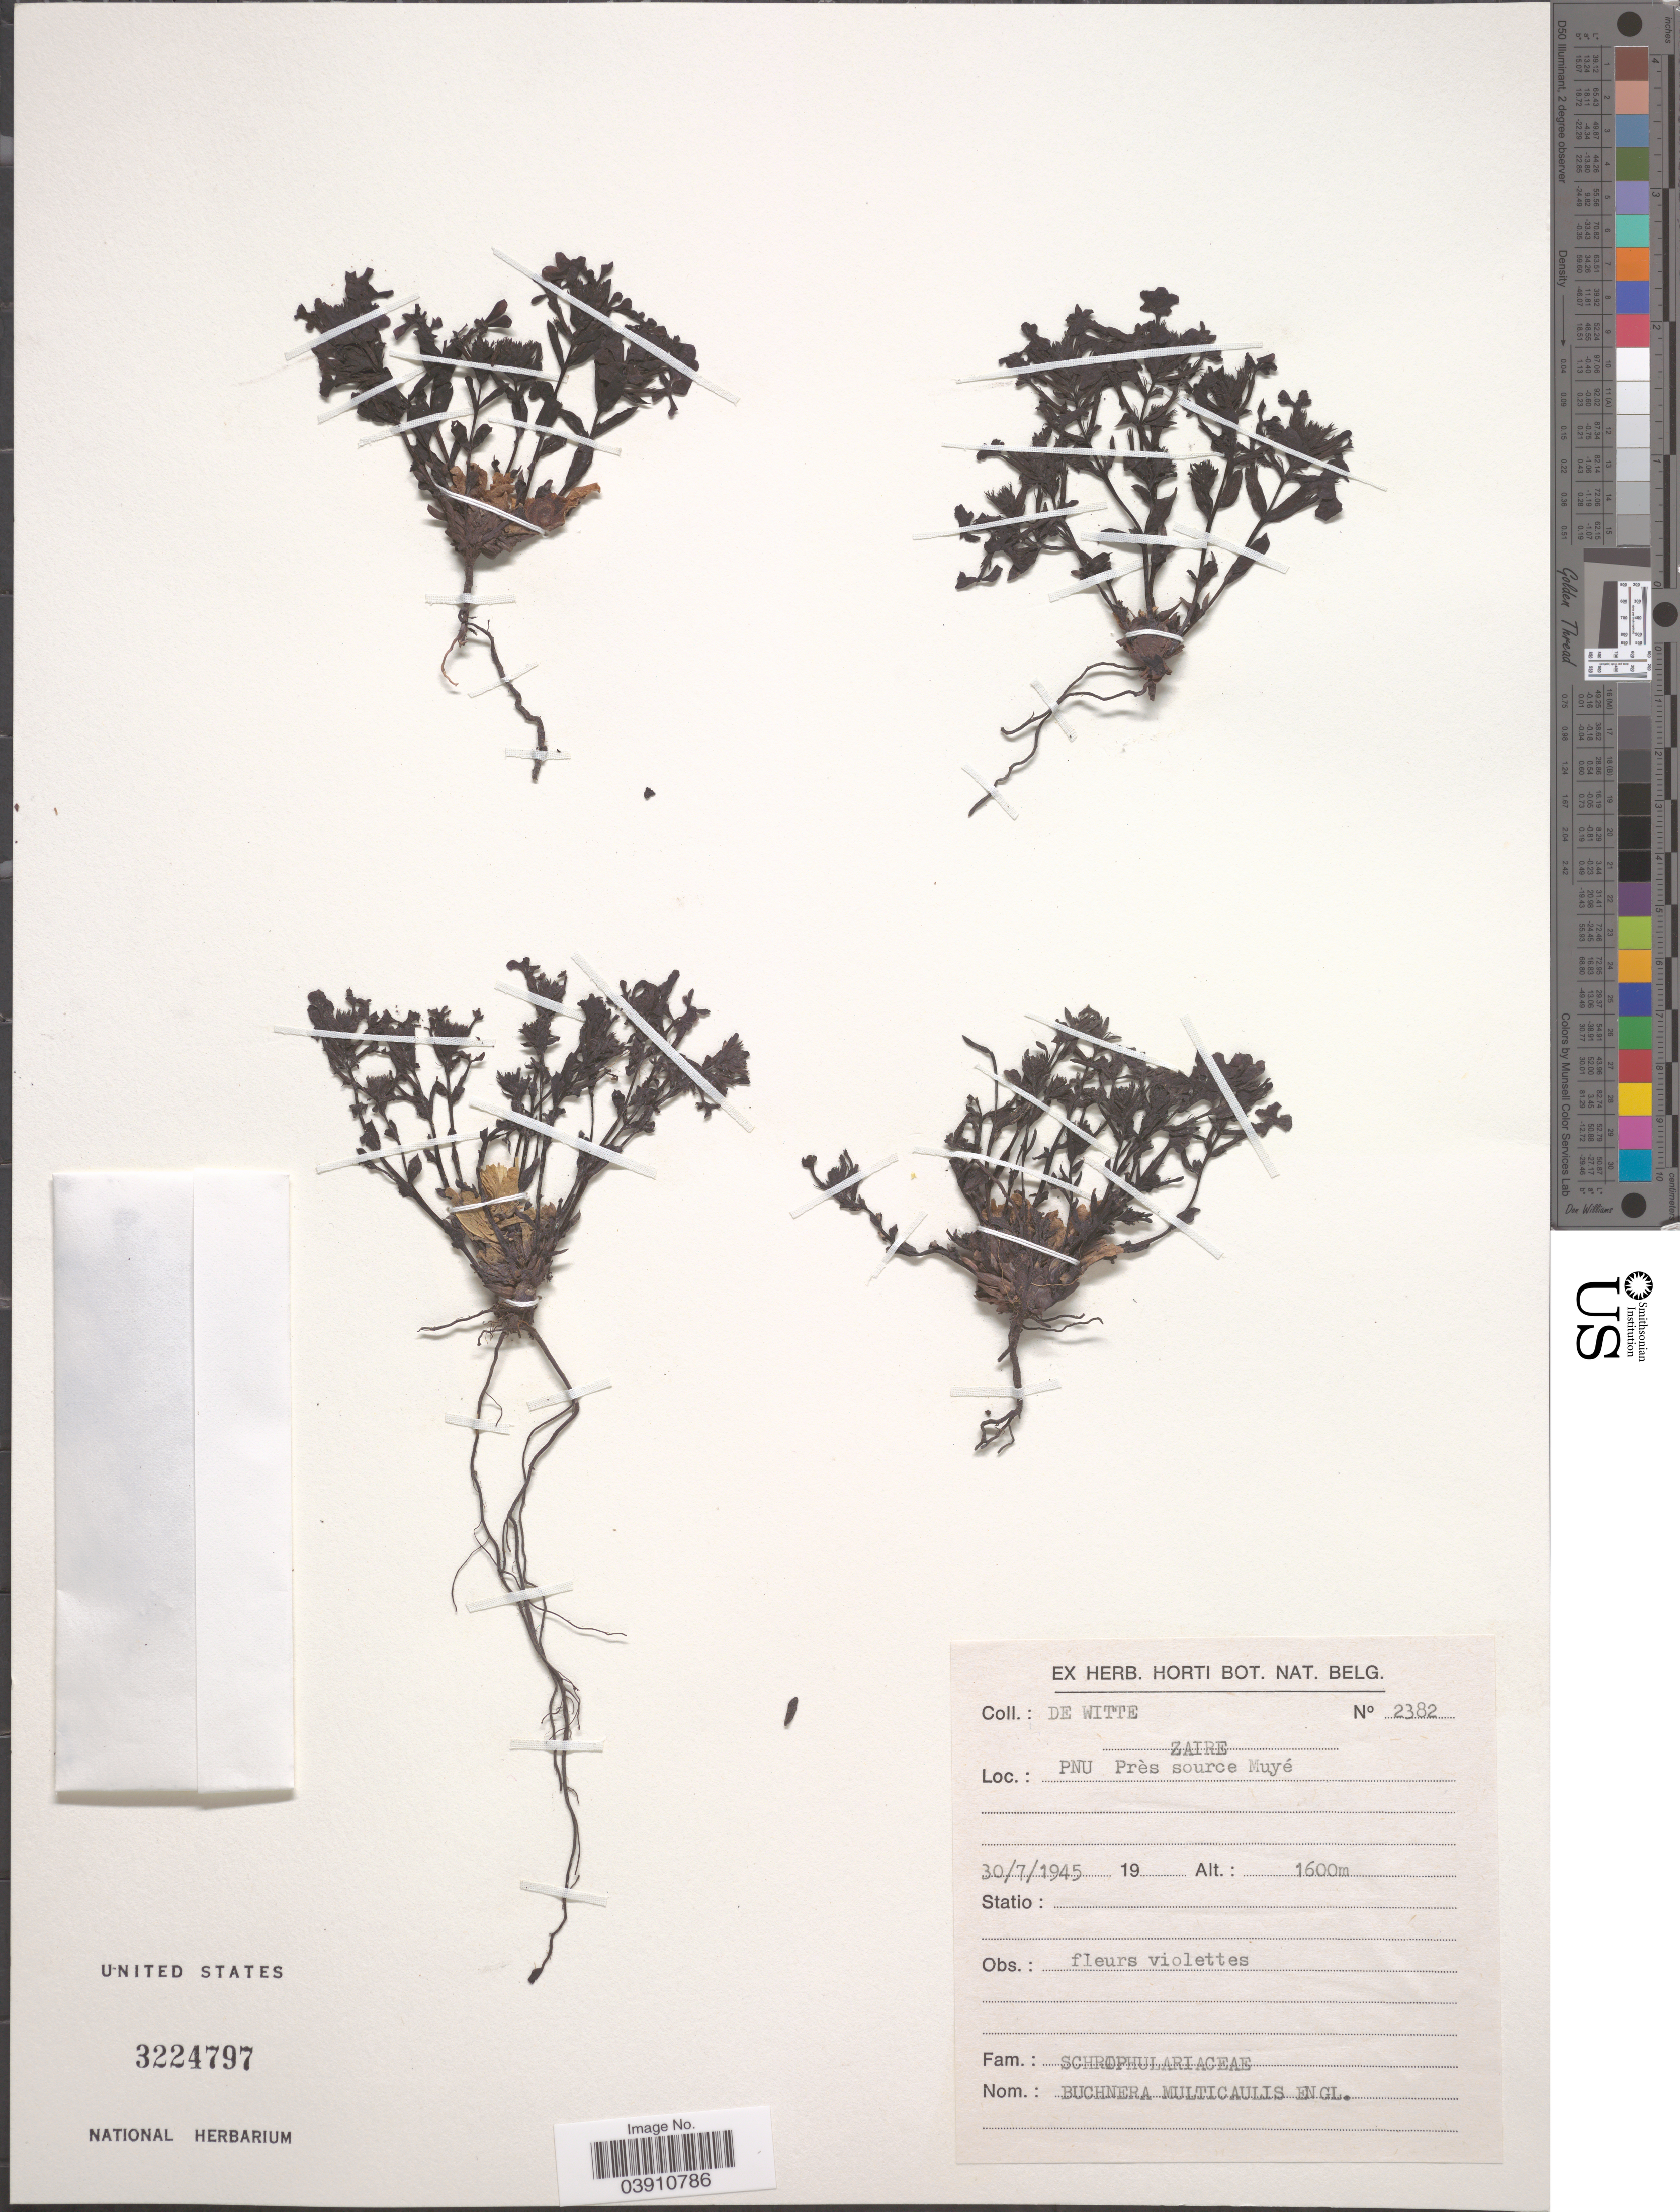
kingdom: Plantae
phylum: Tracheophyta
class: Magnoliopsida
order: Lamiales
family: Orobanchaceae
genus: Buchnera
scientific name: Buchnera multicaulis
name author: Engl.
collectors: -. de Witte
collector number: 2382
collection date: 1945-07-30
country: Angola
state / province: Zaire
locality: PNU Près source Muyé.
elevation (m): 1600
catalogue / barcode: US 3224797